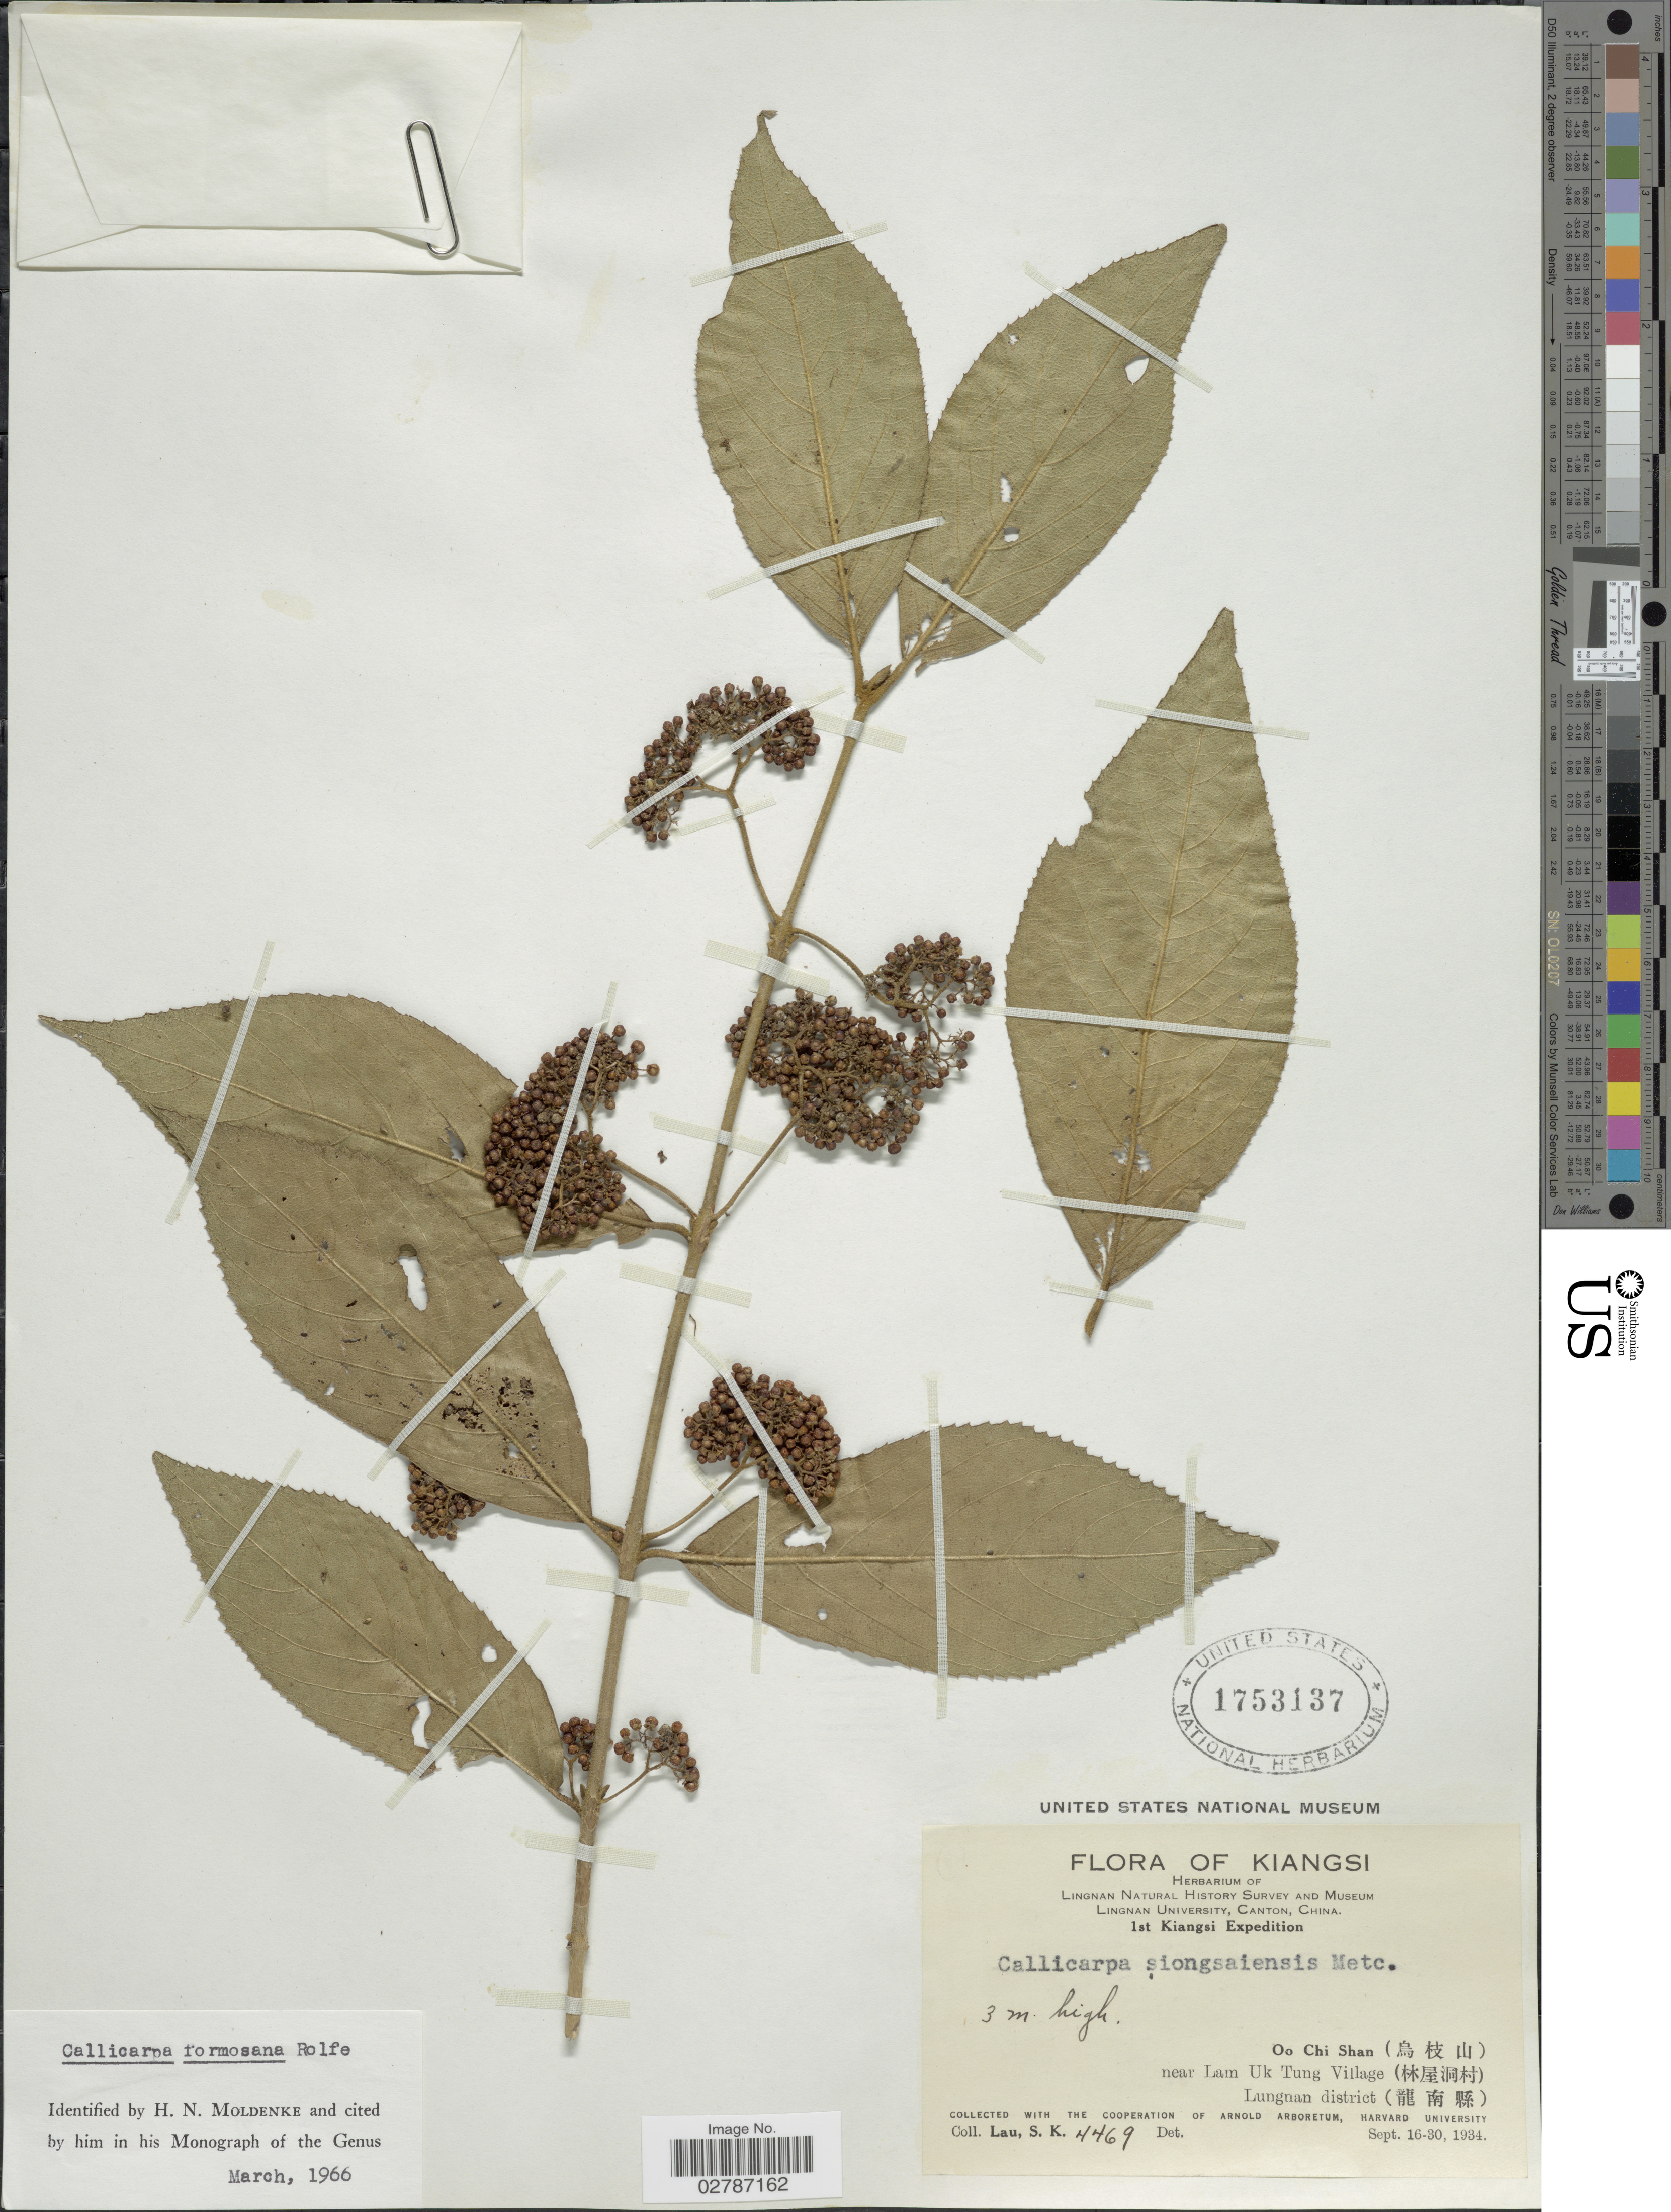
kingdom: Plantae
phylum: Tracheophyta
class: Magnoliopsida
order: Lamiales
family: Lamiaceae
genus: Callicarpa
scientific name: Callicarpa formosana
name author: Rolfe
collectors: S. K. Lau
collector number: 4469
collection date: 1934-09-16/1934-09-30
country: China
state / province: Jiangxi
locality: Kiangsi. Oo Chi Shan (X) near Lam Uk Tung Village (X). Lungnan district (X).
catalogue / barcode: US 1753137